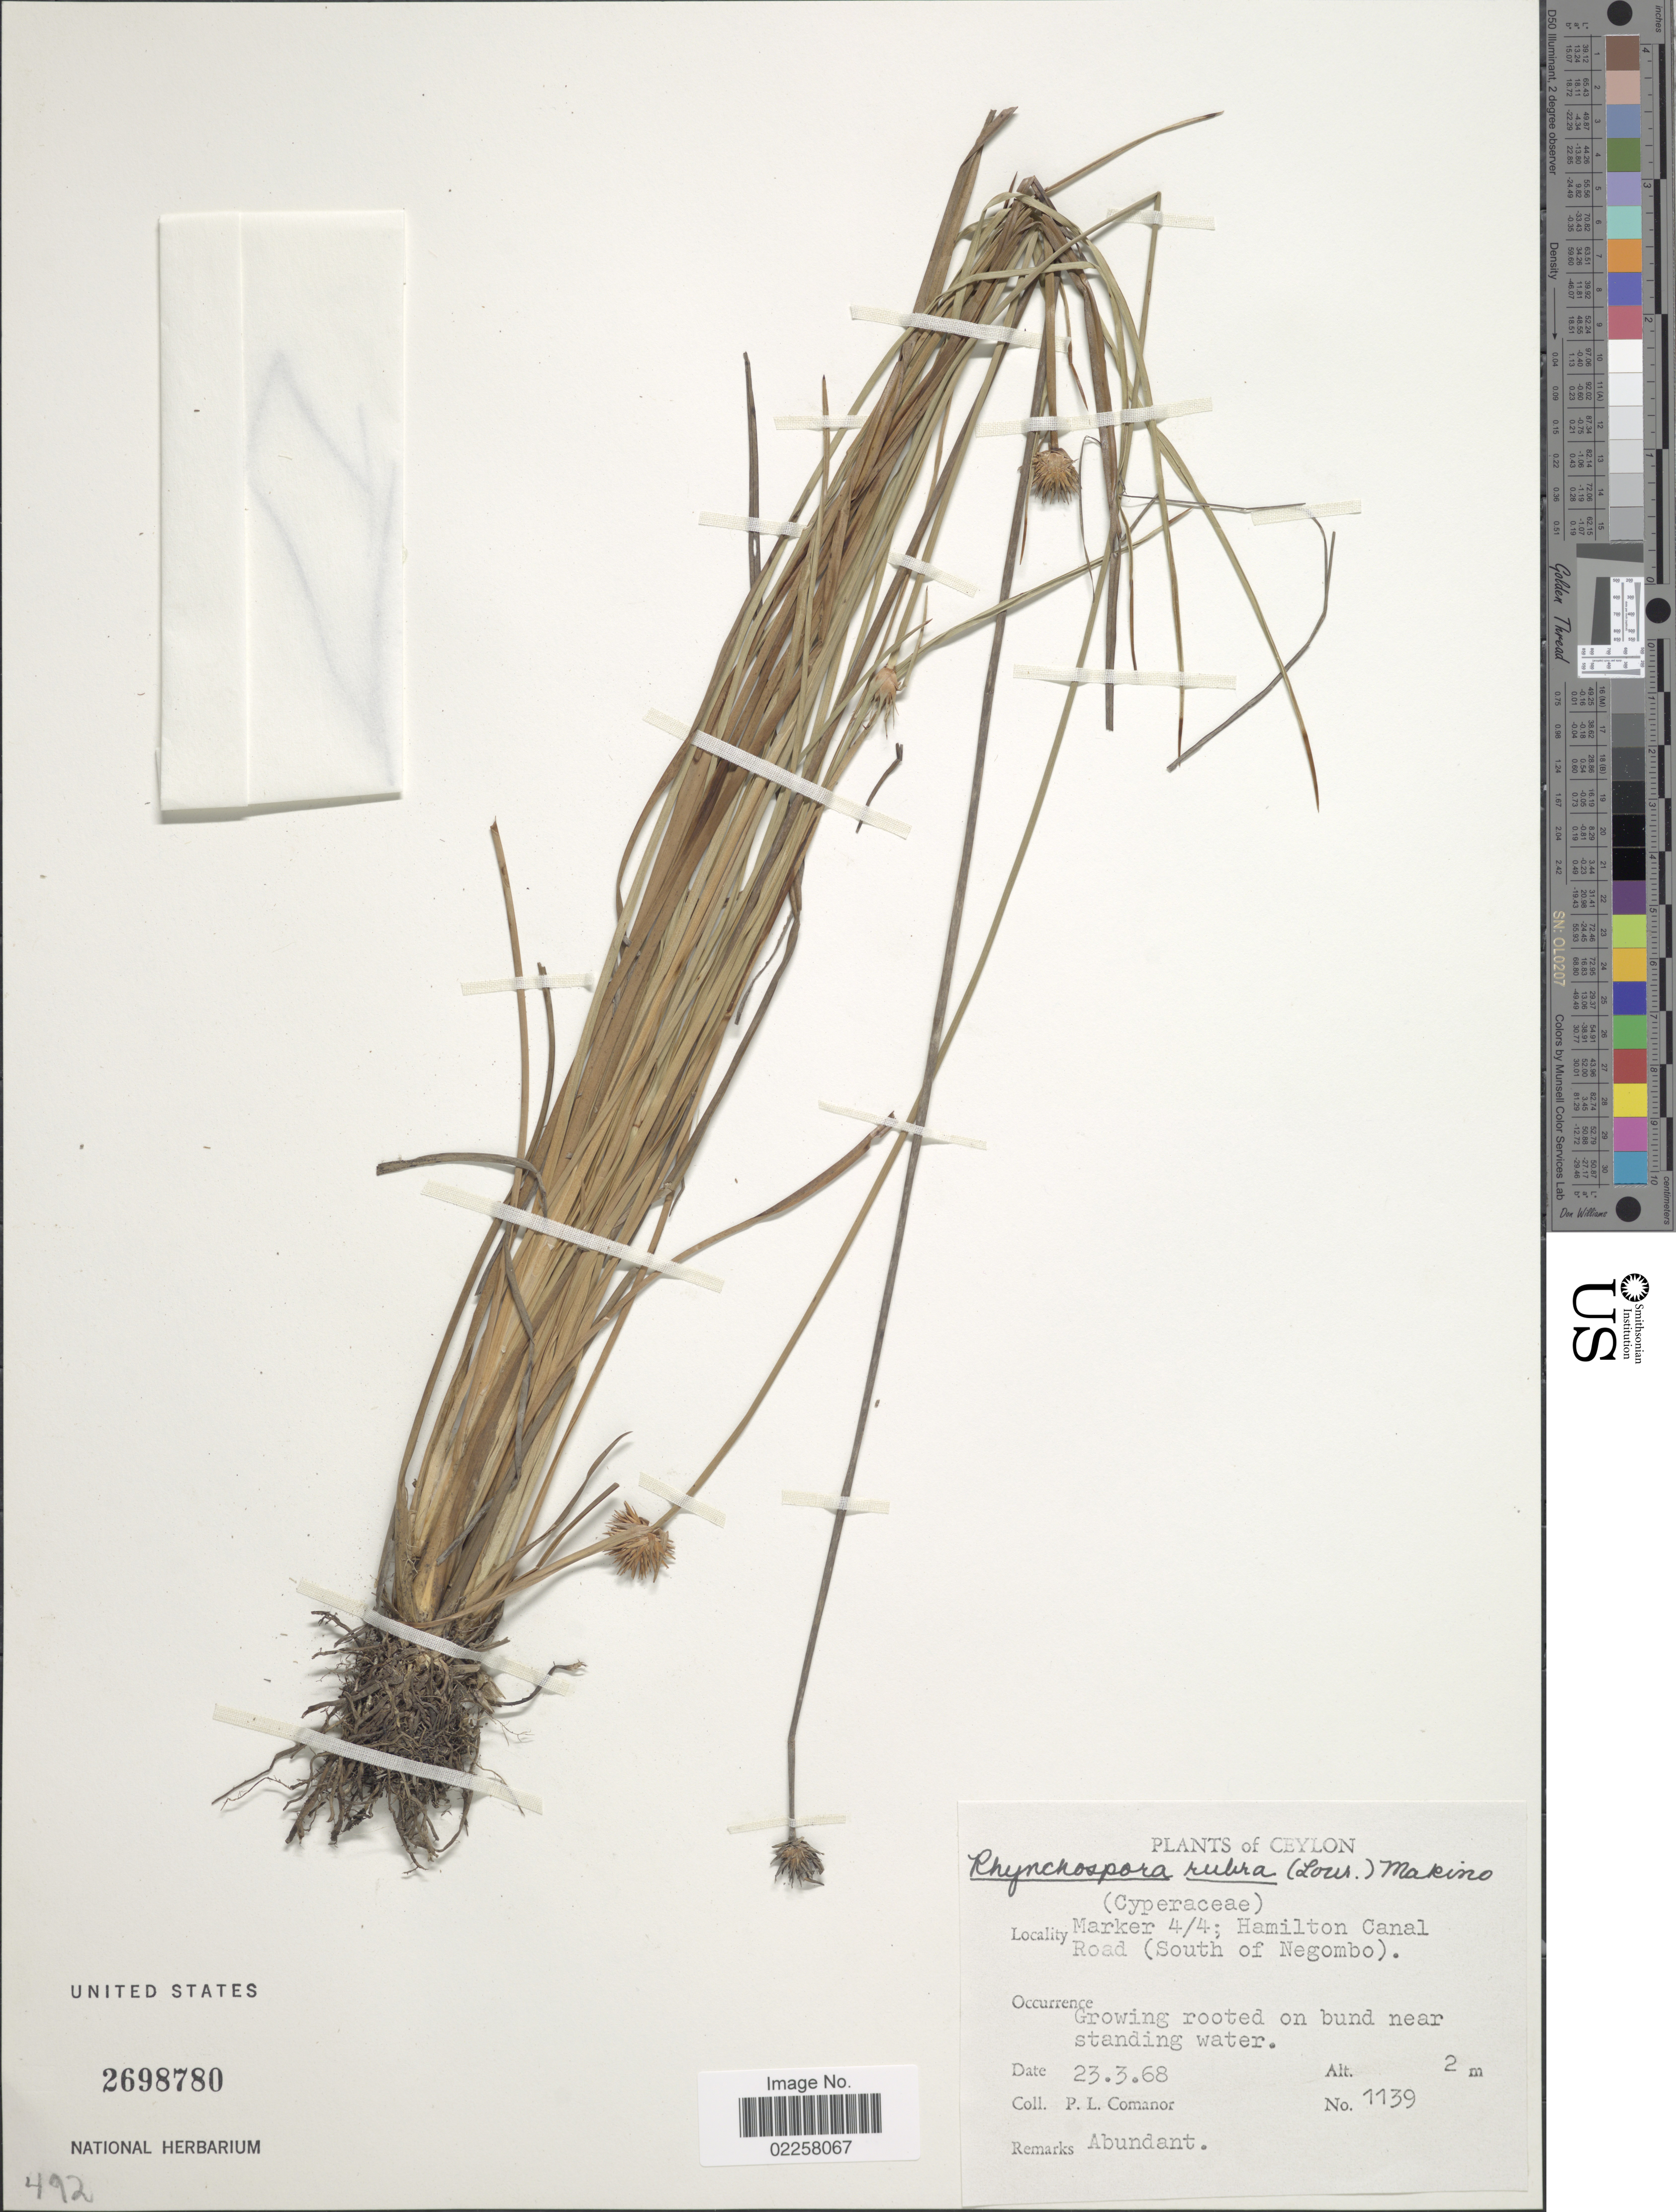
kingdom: Plantae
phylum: Tracheophyta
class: Liliopsida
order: Poales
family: Cyperaceae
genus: Rhynchospora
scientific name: Rhynchospora rubra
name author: (Lour.) Makino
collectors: P. Comanor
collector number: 1139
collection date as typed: Transcribed d/m/y: 23/3/68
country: Sri Lanka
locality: Ceylon. Marker 4/4; Hamilton Canal Road (South of Negombo)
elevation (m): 2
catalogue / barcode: US 2698780